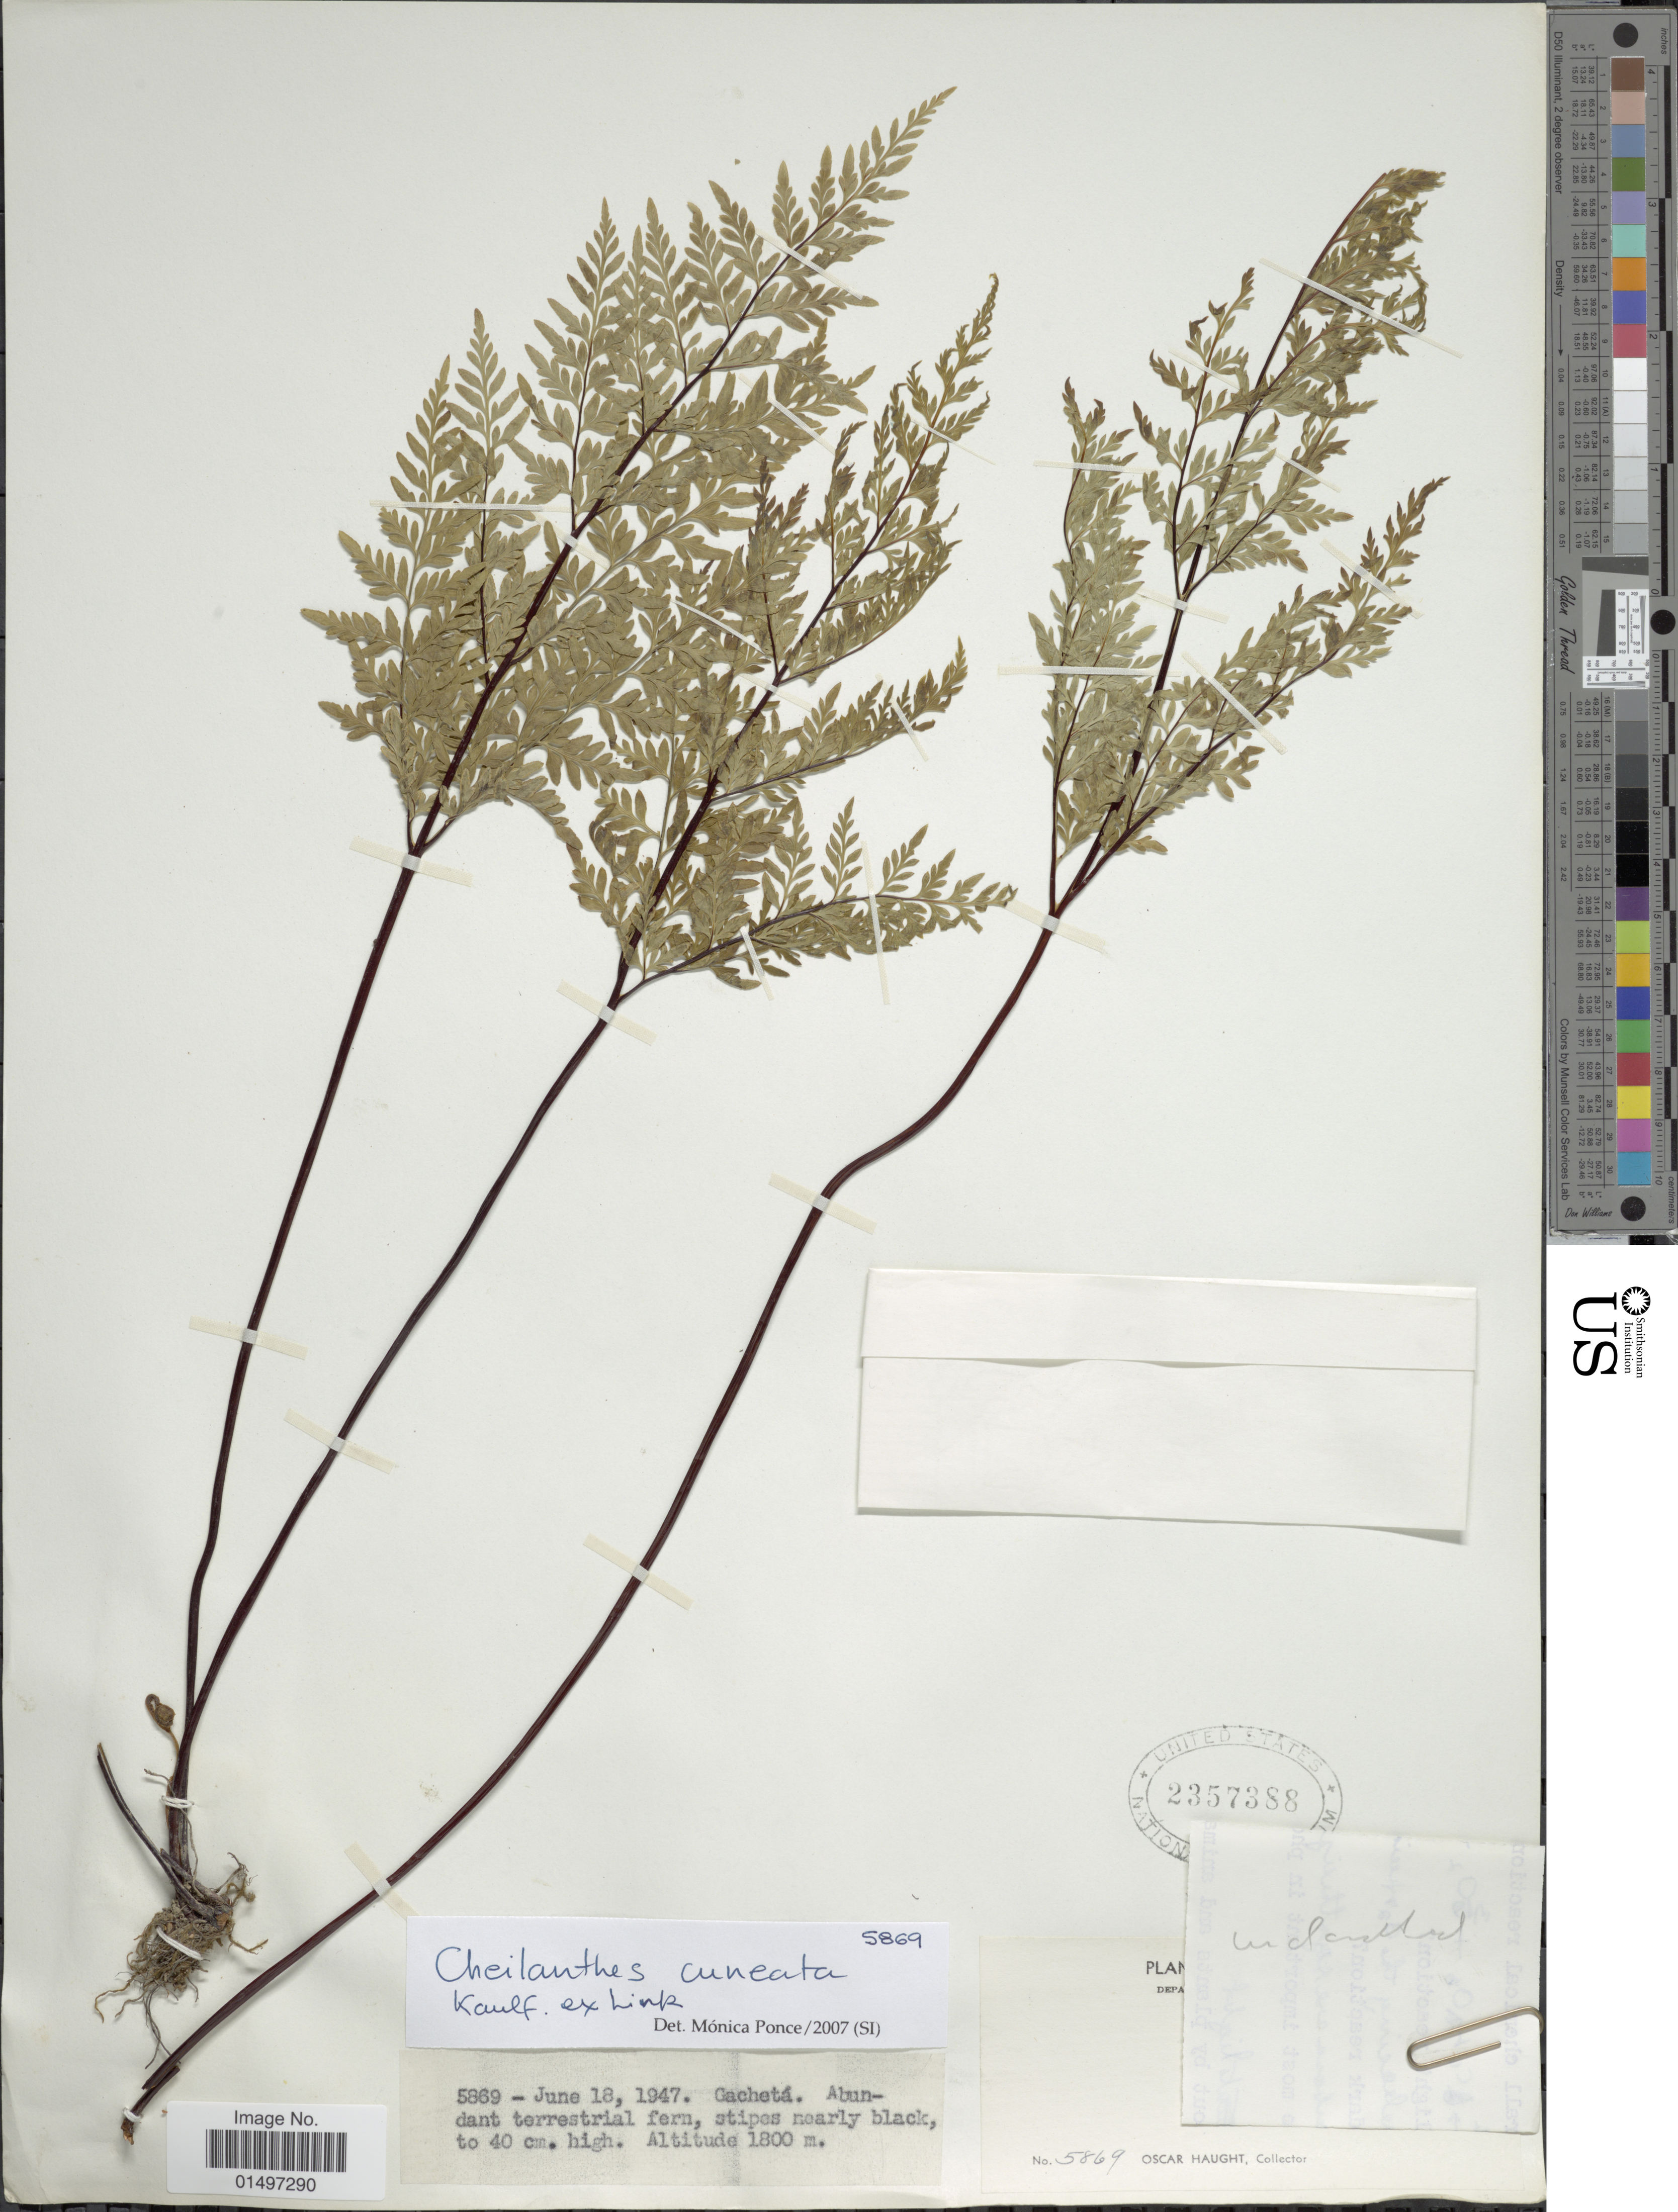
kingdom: Plantae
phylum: Tracheophyta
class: Polypodiopsida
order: Polypodiales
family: Pteridaceae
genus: Gaga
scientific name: Gaga chaerophylla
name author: (Mart. & Ikonn.-Gal.) Fay W. Li & Windham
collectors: O. L. Haught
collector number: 5869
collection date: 1947-06-18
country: Colombia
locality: Gacheta. Depa [illegible text]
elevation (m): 1800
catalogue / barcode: US 2357388